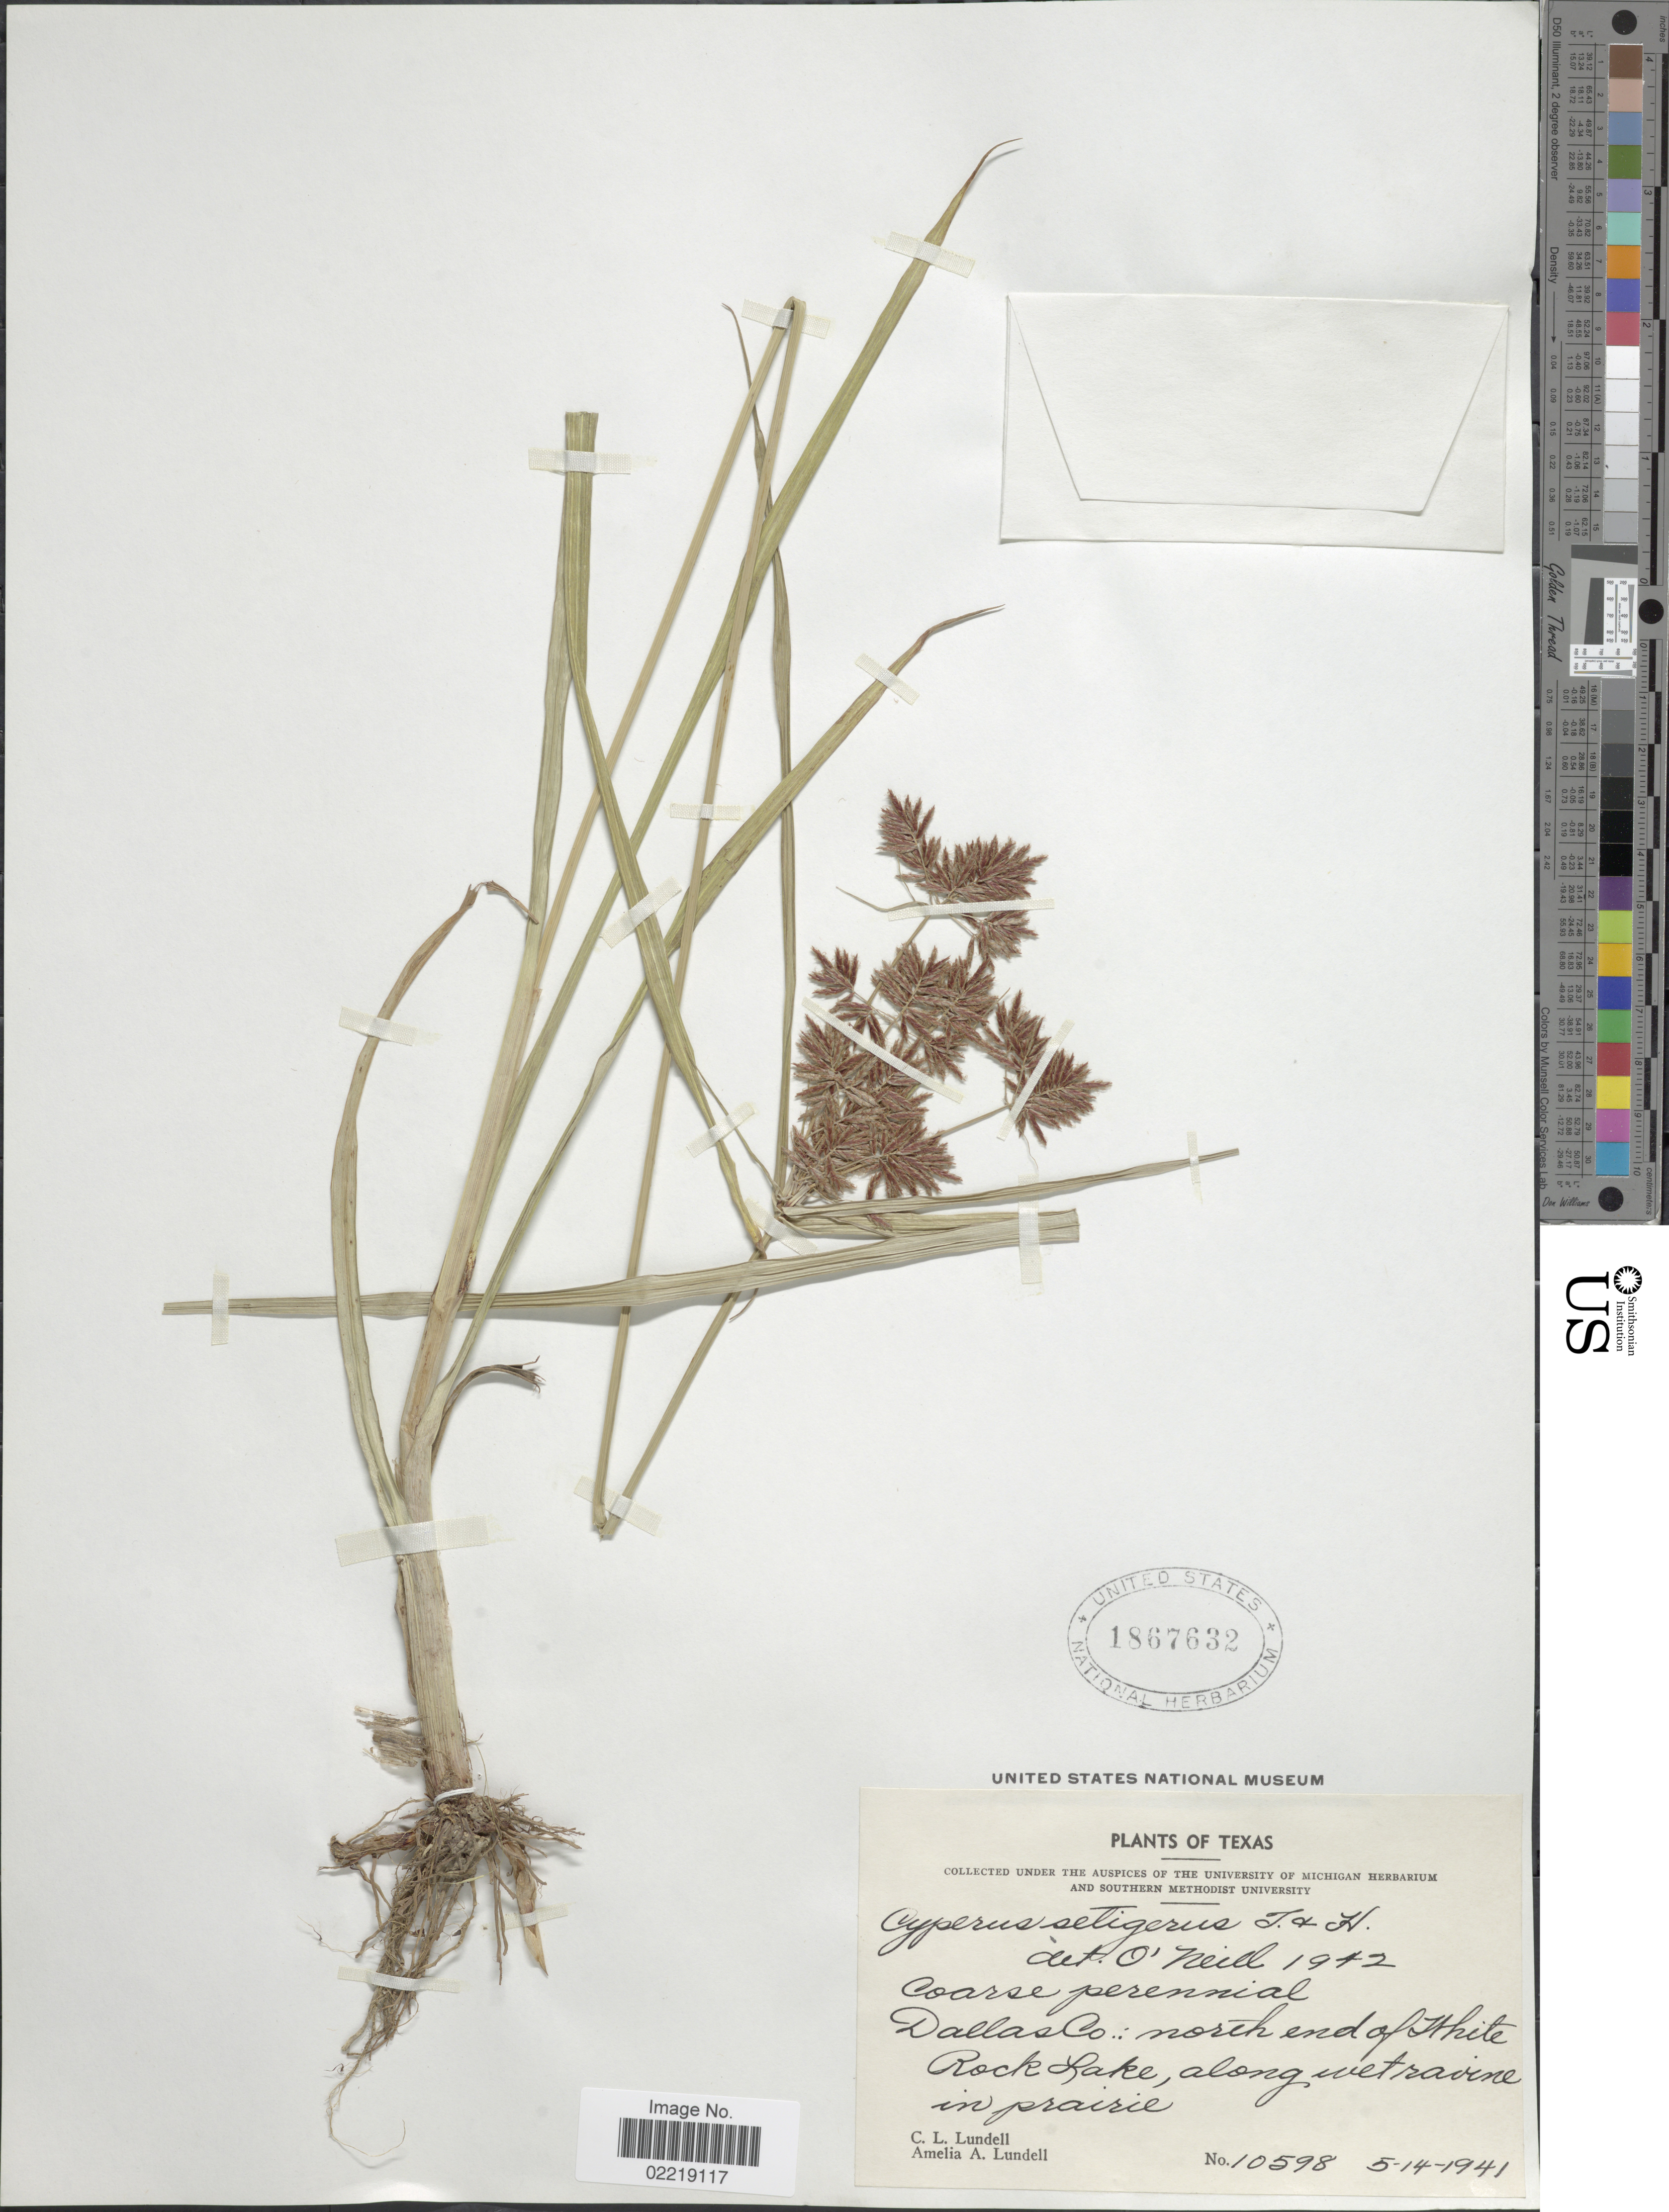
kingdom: Plantae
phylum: Tracheophyta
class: Liliopsida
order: Poales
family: Cyperaceae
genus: Cyperus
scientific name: Cyperus setigerus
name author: Torr. & Hook.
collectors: C. L. Lundell & A. A. Lundell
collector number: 10598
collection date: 1941-05-14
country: United States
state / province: Texas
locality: Dallas Co.: north end of White Rock Lake, along wet ravine in prairie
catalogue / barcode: US 1867632